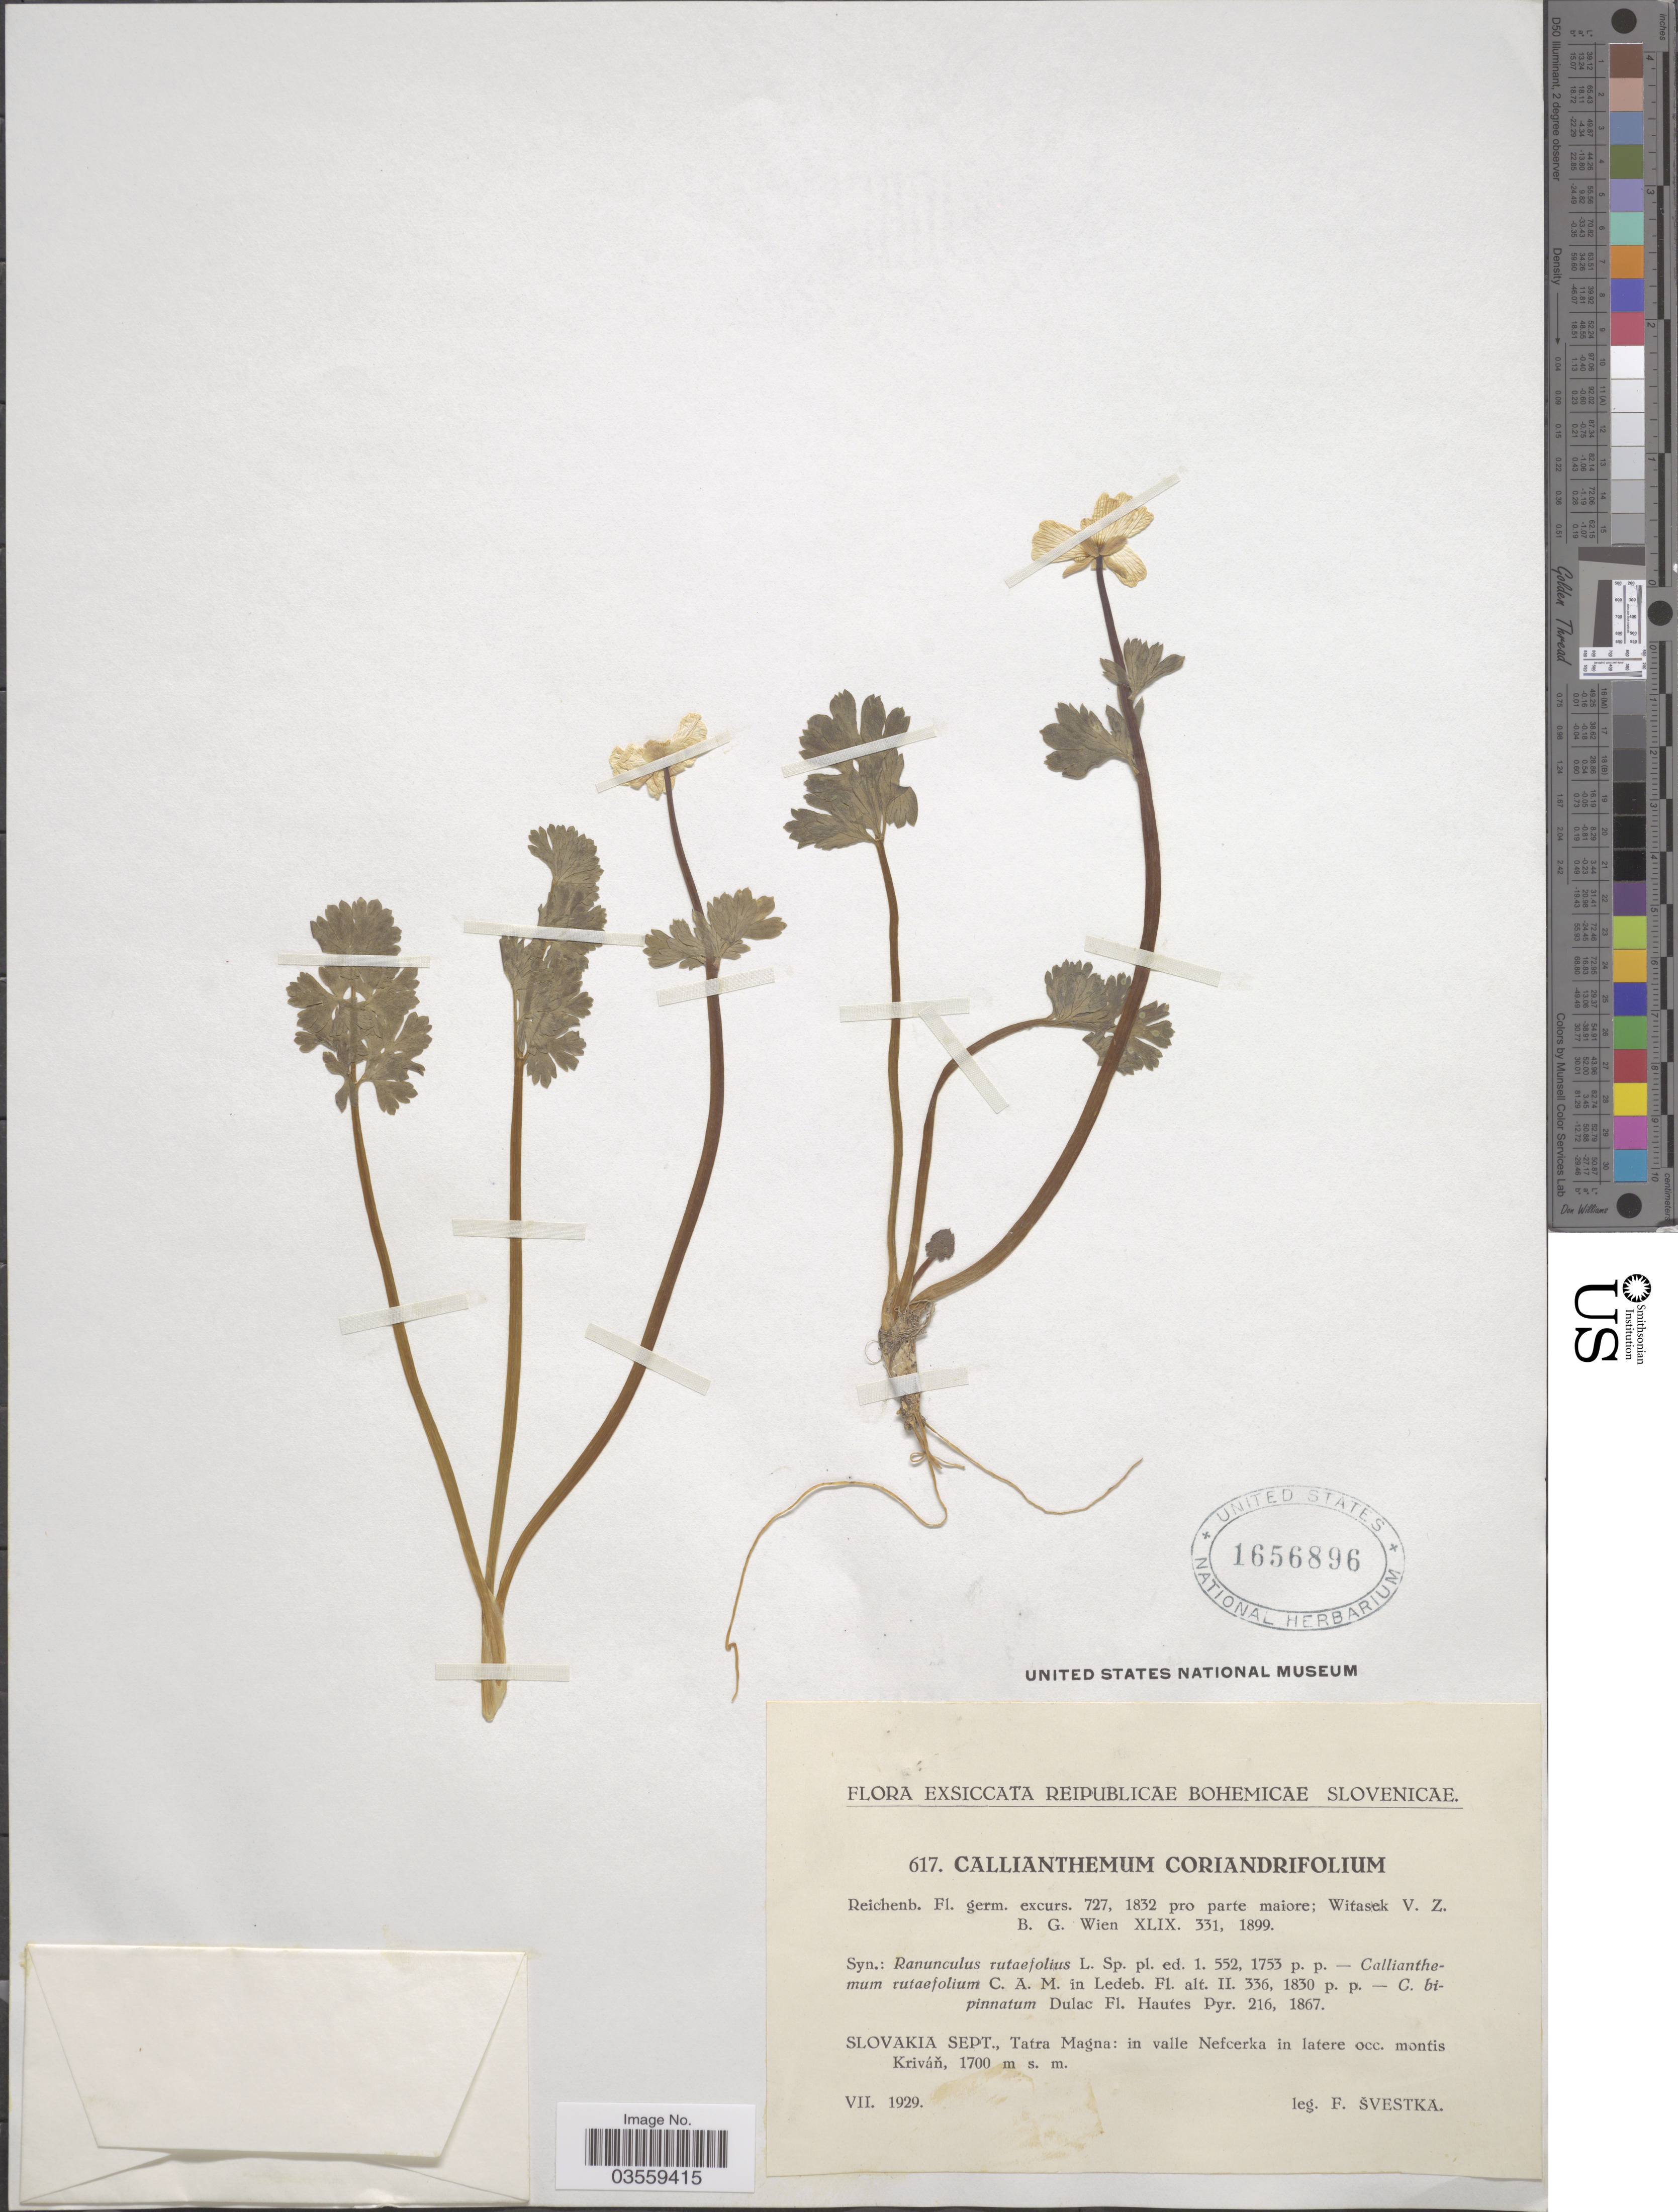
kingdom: Plantae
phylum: Tracheophyta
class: Magnoliopsida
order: Ranunculales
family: Ranunculaceae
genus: Callianthemum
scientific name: Callianthemum rutifolium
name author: C.A. Mey.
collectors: F. Svestka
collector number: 617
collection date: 1929-07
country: Slovakia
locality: Reipublicae Bohemicae Slovenicae. Slovakia Sept., Tatra Magna: in valle Nefcerka in latere occ. montis Kriváň.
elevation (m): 1700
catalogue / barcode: US 1656896